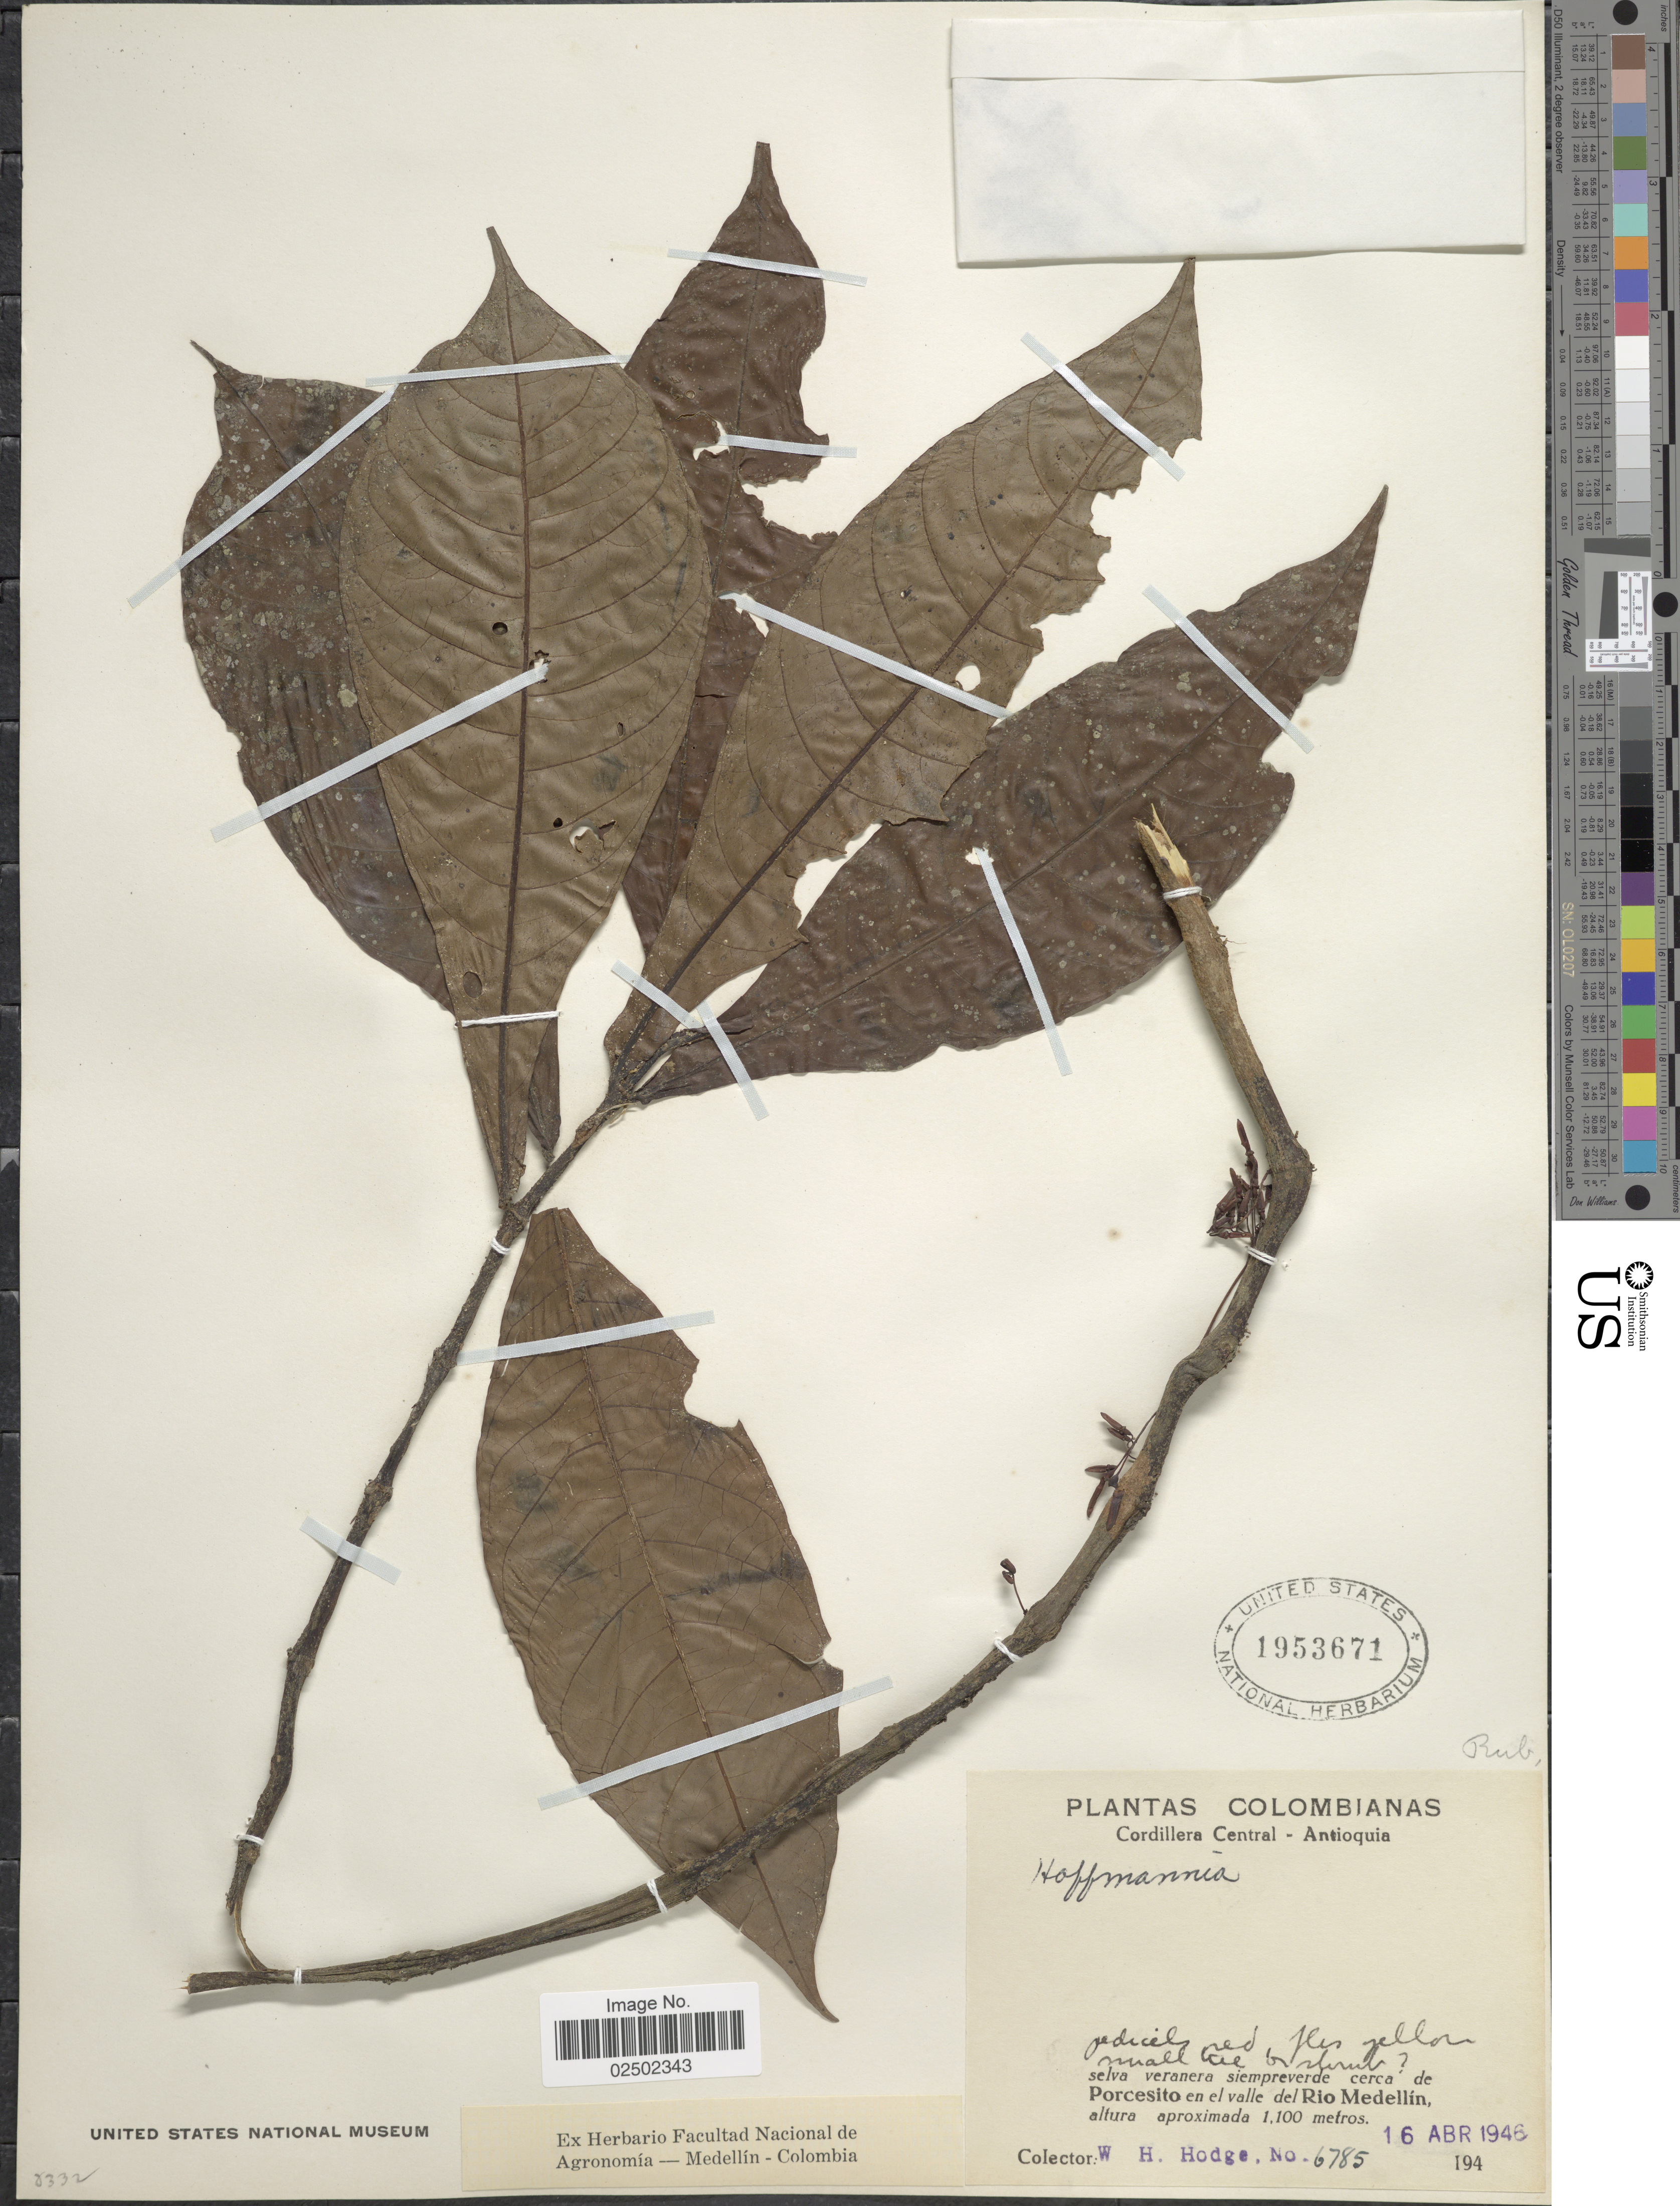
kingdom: Plantae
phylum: Tracheophyta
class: Magnoliopsida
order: Gentianales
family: Rubiaceae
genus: Hoffmannia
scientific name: Hoffmannia sp.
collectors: W. Hodge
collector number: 6785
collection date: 1946-04-16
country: Colombia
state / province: Antioquia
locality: Cordillera Central, Antioquia, Selva veranera siempreverde cerca de Porcesito en el valle del Rio Medellin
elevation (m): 1100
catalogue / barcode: US 1953671